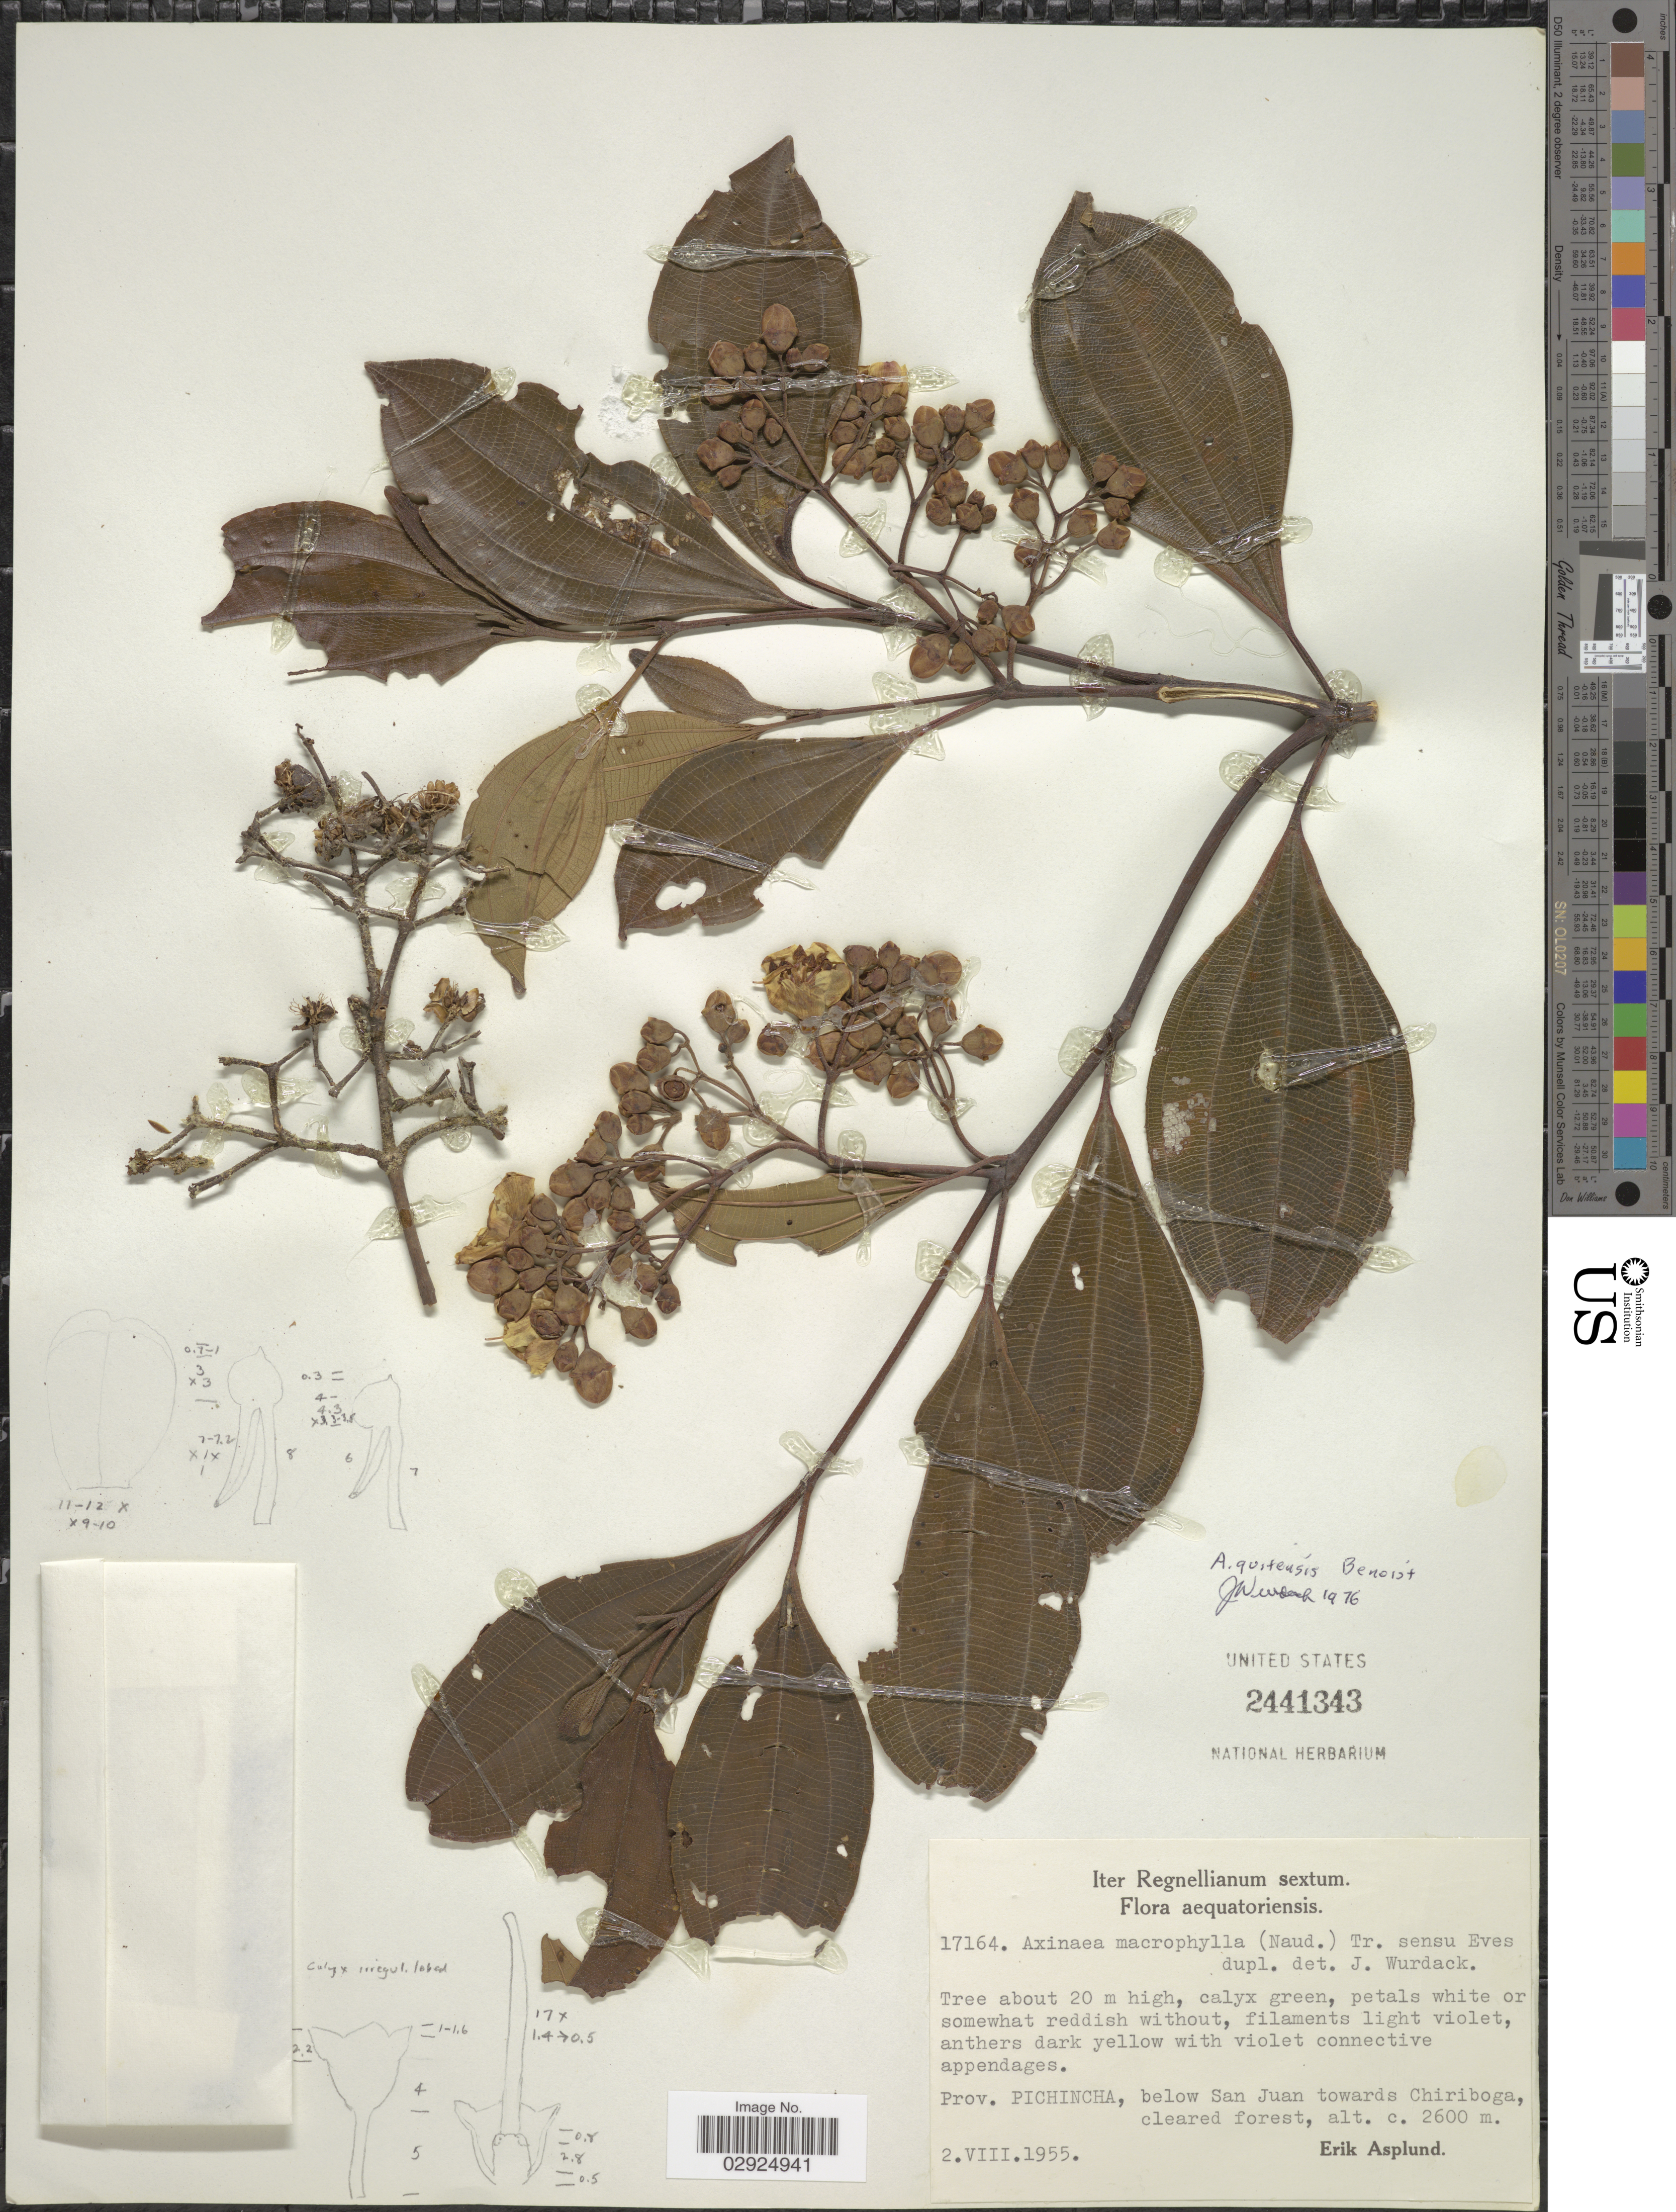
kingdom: Plantae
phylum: Tracheophyta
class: Magnoliopsida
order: Myrtales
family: Melastomataceae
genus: Axinaea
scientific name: Axinaea quitensis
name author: Benoist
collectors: E. Asplund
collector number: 17164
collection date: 1955-08-02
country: Ecuador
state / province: Pichincha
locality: Below San Juan towards Chiriboga, cleared forest.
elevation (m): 2600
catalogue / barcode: US 2441343